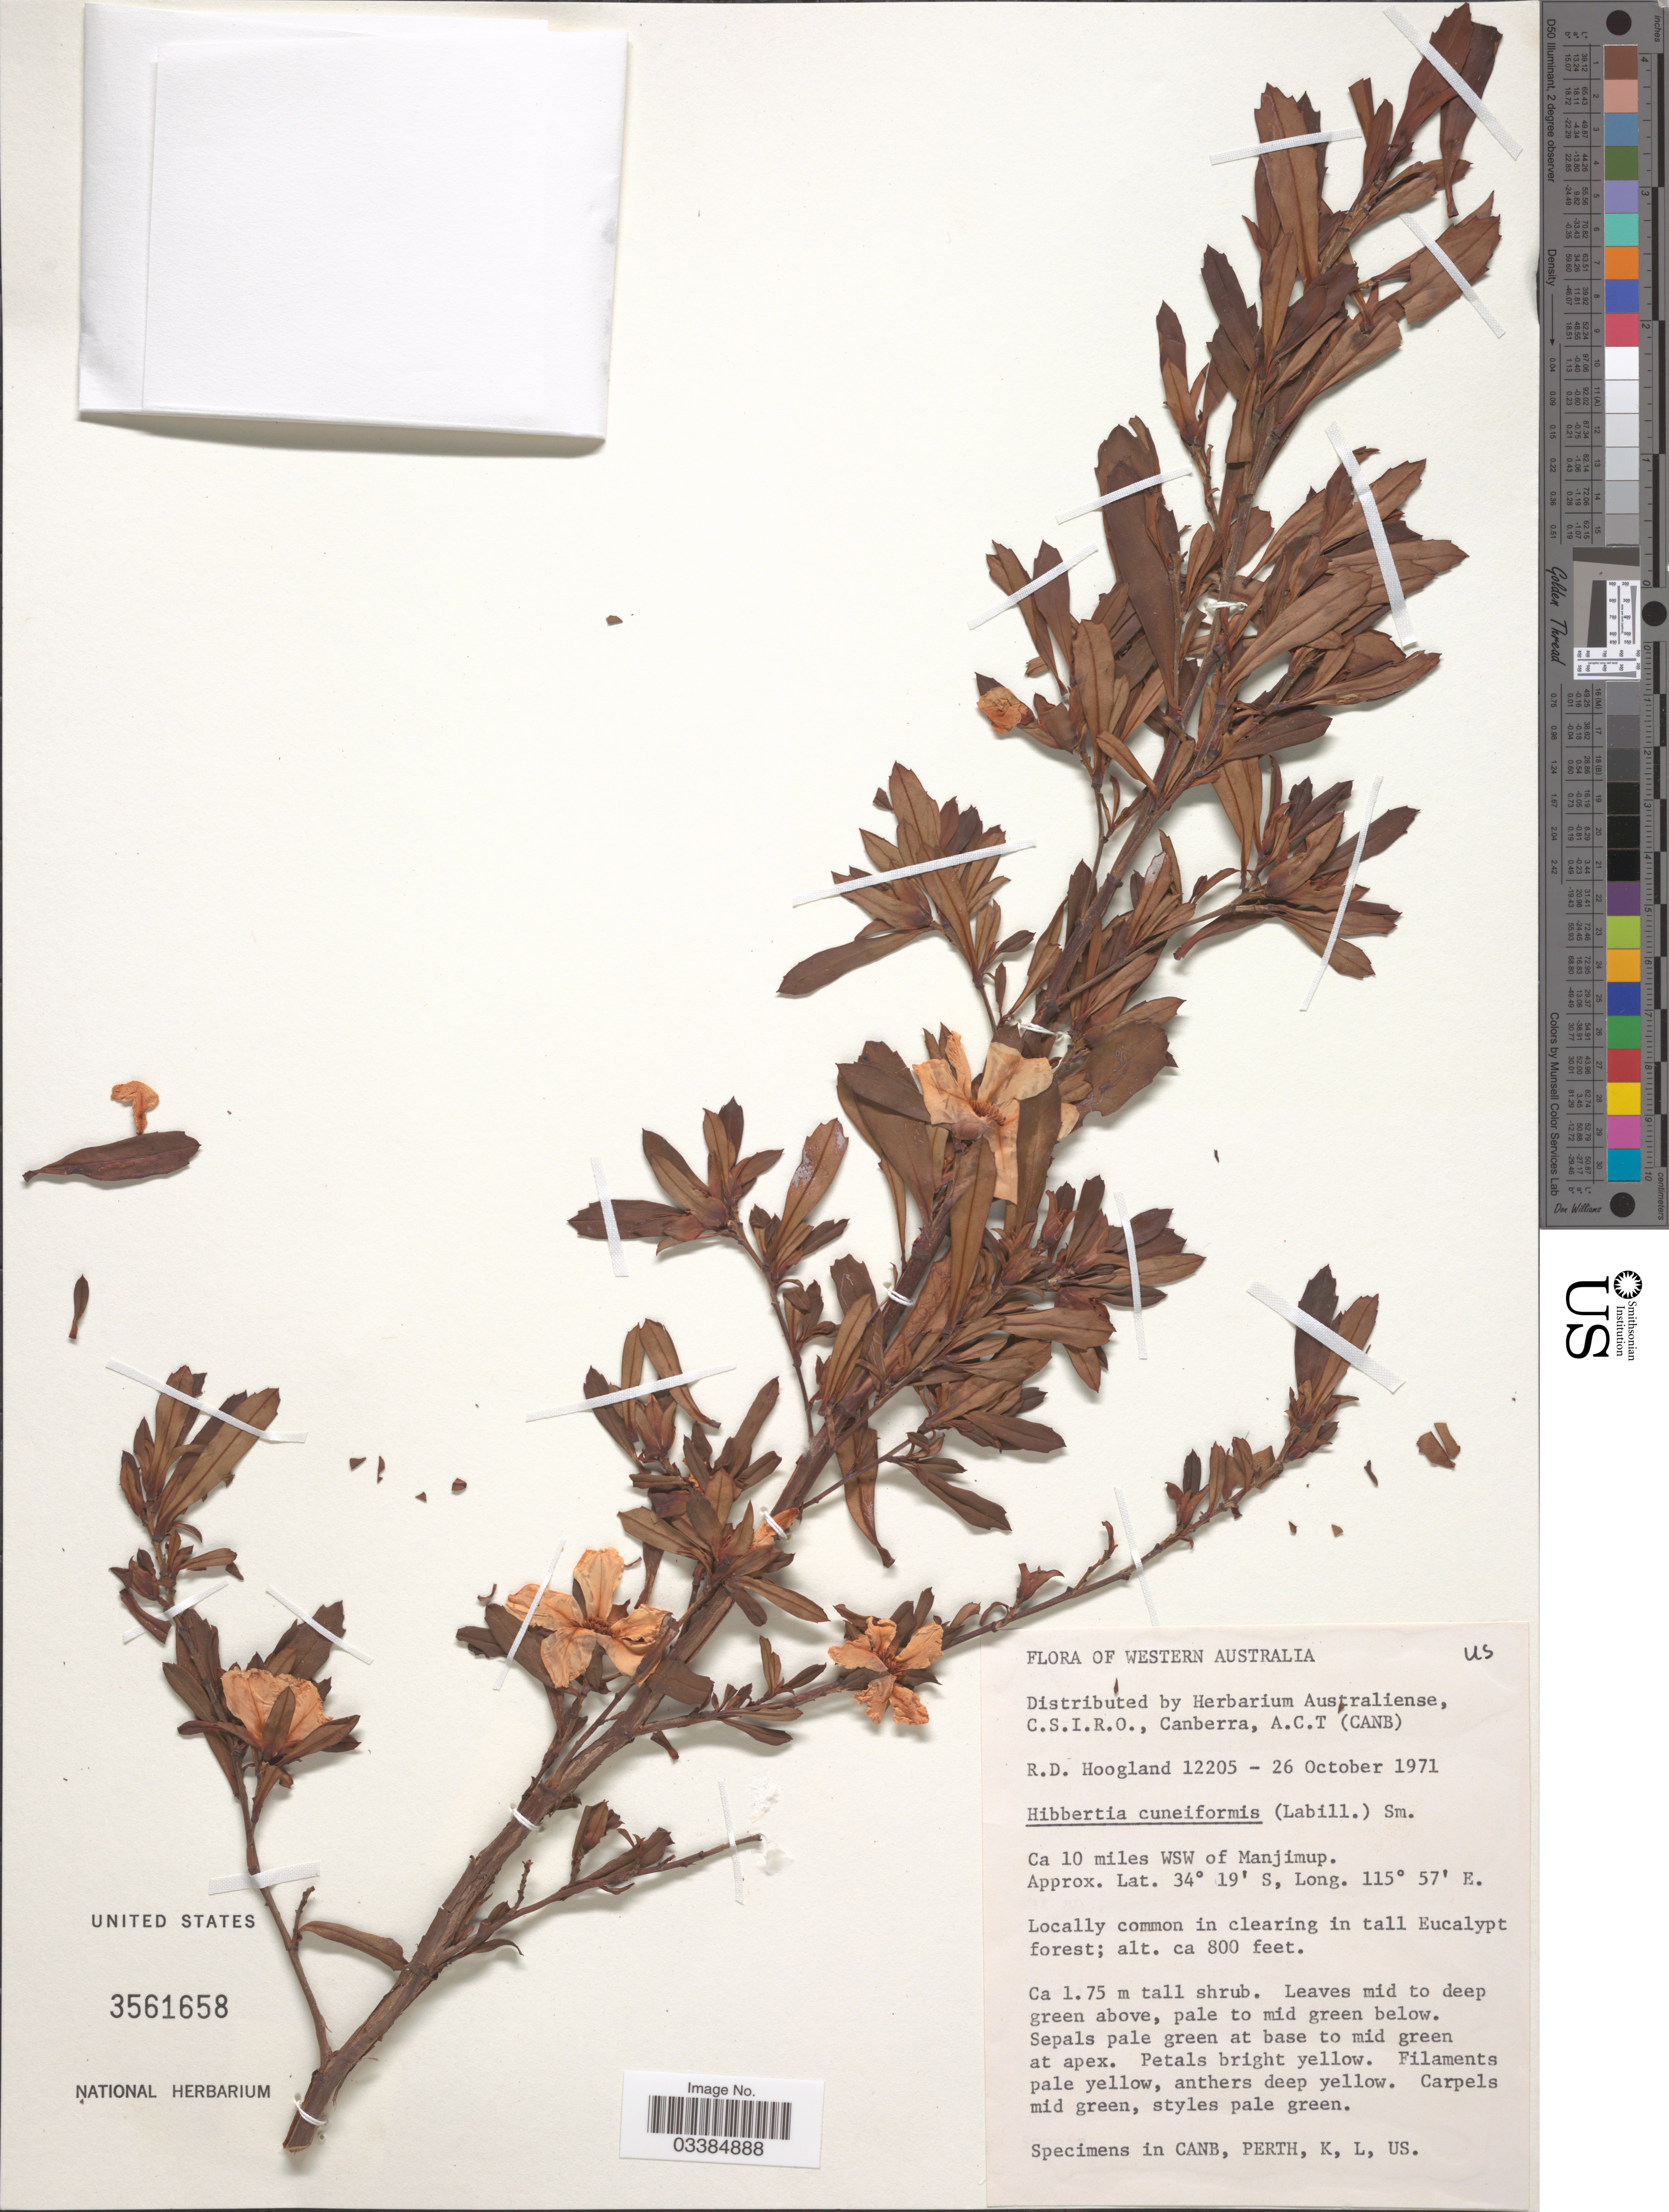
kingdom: Plantae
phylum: Tracheophyta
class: Magnoliopsida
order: Dilleniales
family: Dilleniaceae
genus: Hibbertia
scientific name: Hibbertia cuneiformis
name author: (Labill.) Sm.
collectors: R. D. Hoogland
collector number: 12205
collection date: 1971-10-26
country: Australia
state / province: Western Australia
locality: Ca 10 miles WSW of Manjimup.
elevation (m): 244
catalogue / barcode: US 3561658